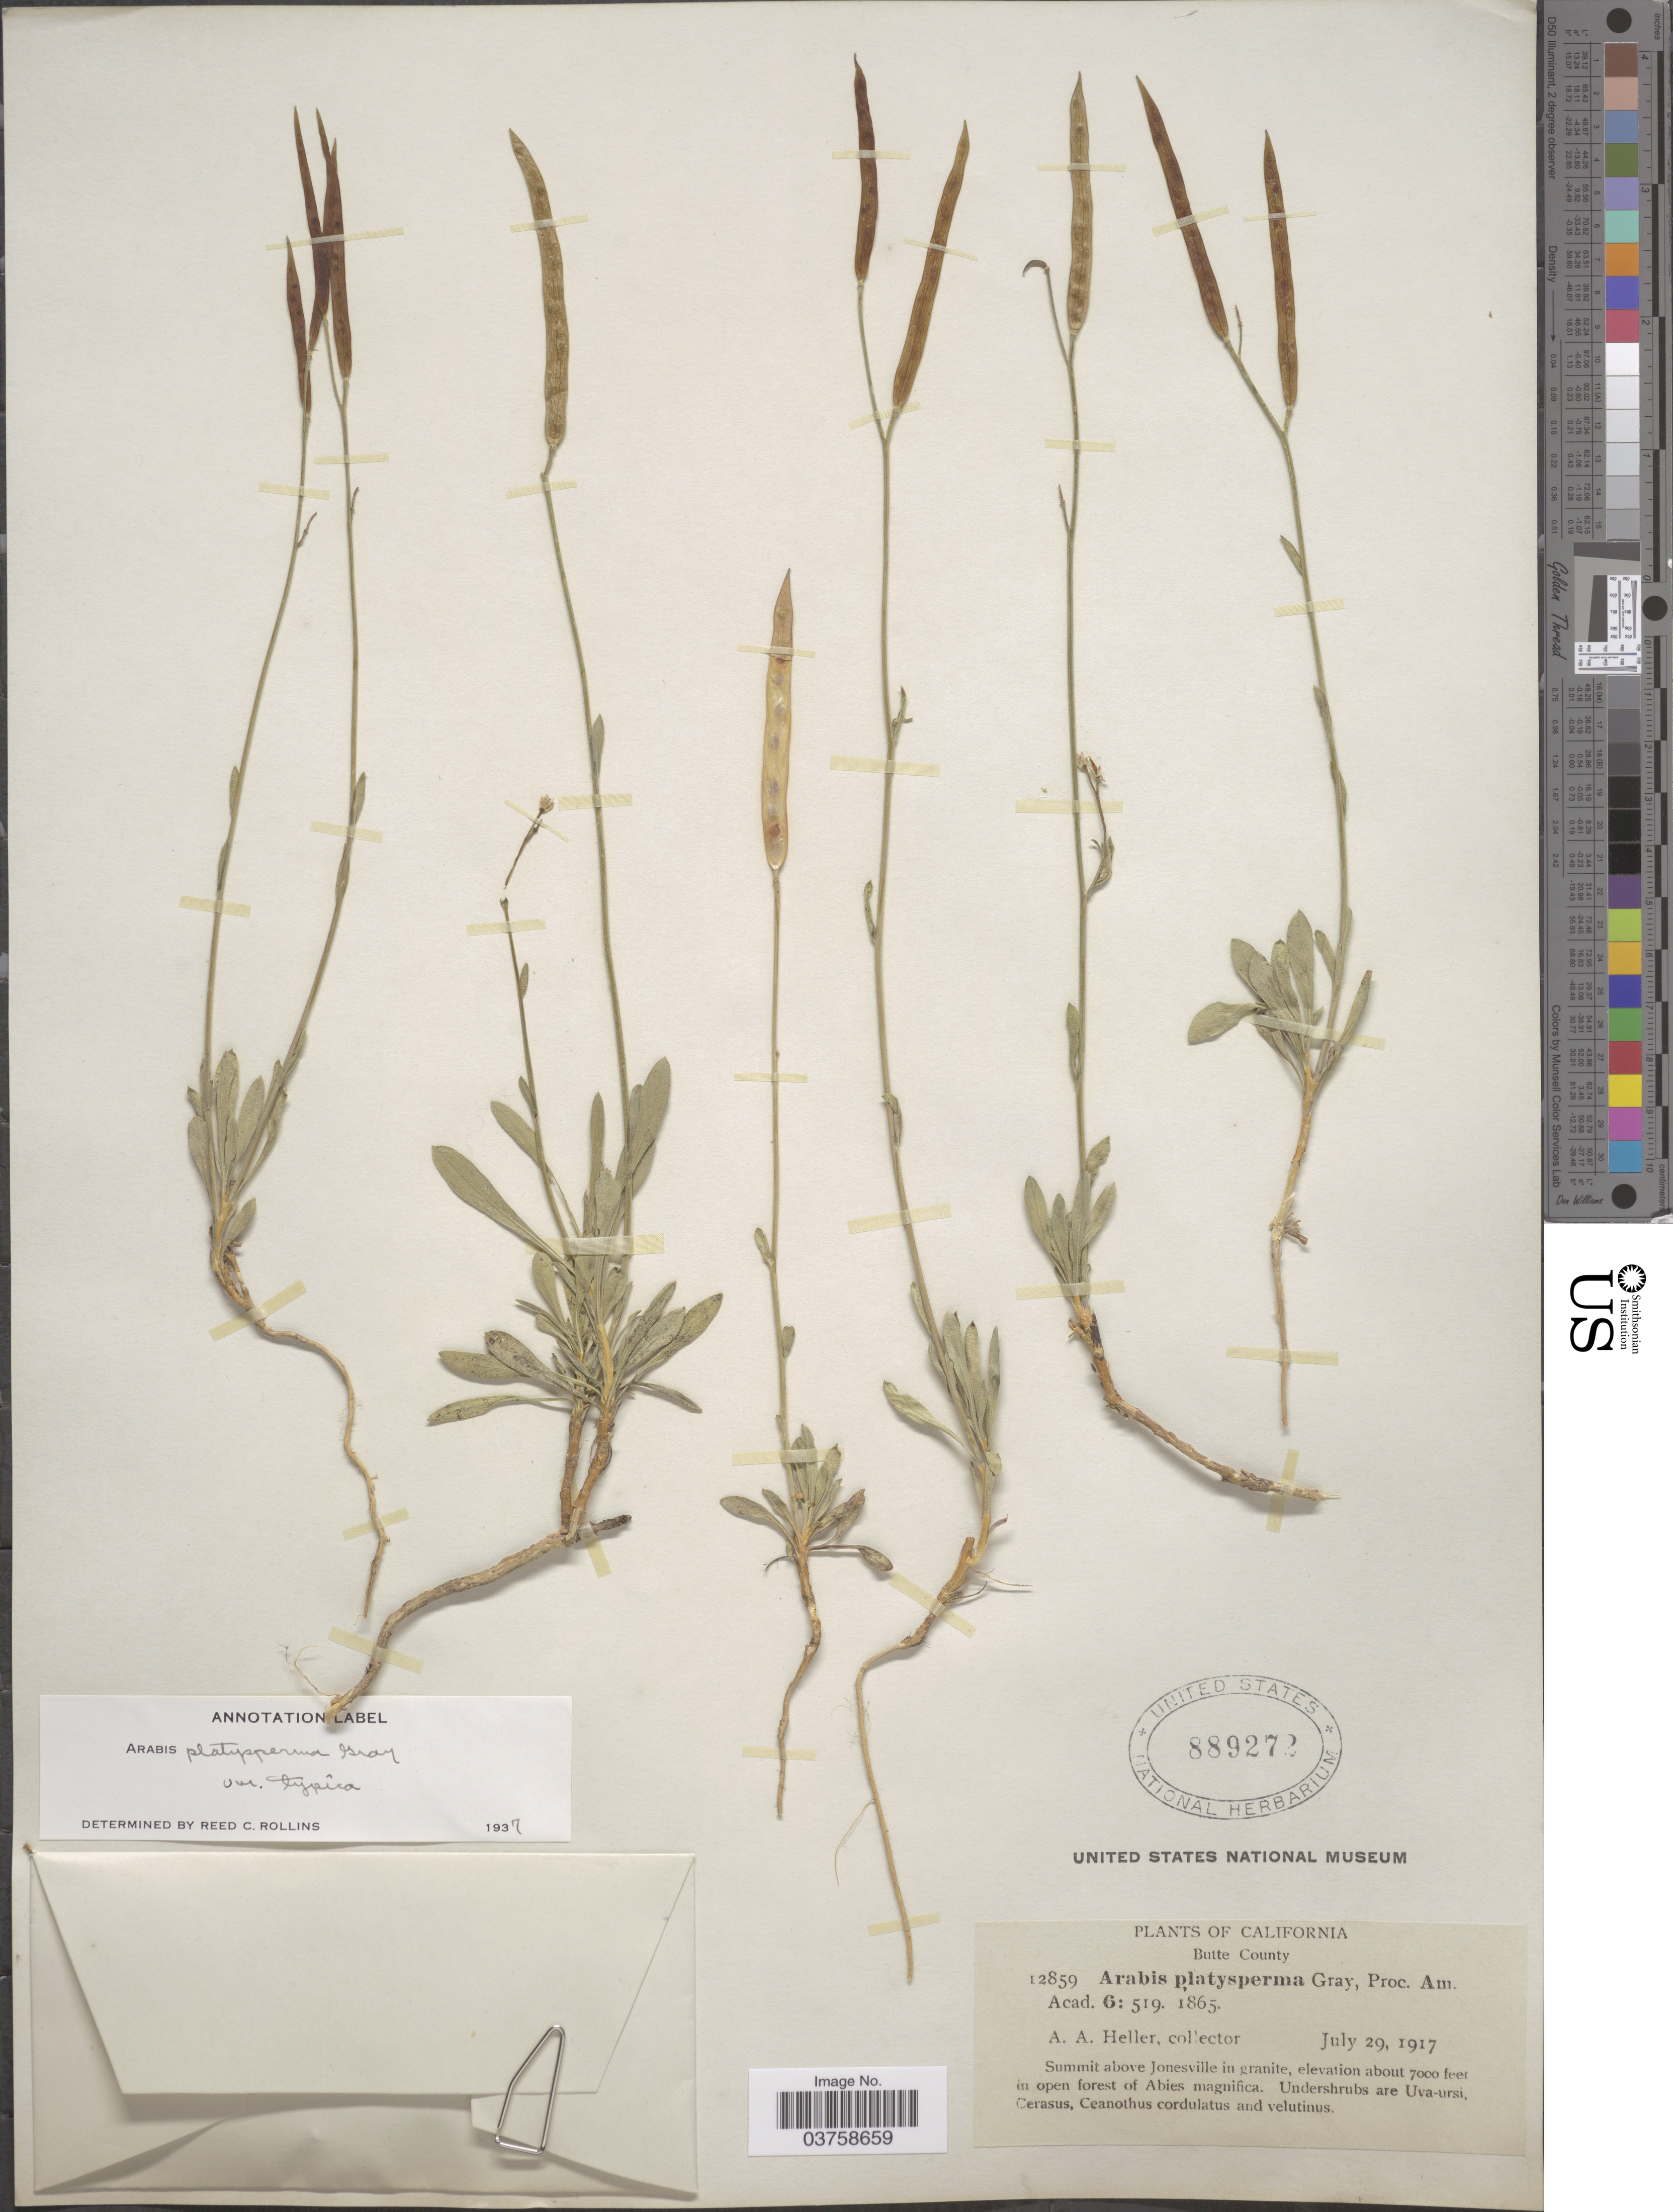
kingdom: Plantae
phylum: Tracheophyta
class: Magnoliopsida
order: Brassicales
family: Brassicaceae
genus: Arabis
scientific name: Arabis platysperma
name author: A. Gray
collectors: A. A. Heller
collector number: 12859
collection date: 1917-07-29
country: United States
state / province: California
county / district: Butte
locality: Butte County. Summit above Jonesville in granite.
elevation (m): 2134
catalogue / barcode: US 889272